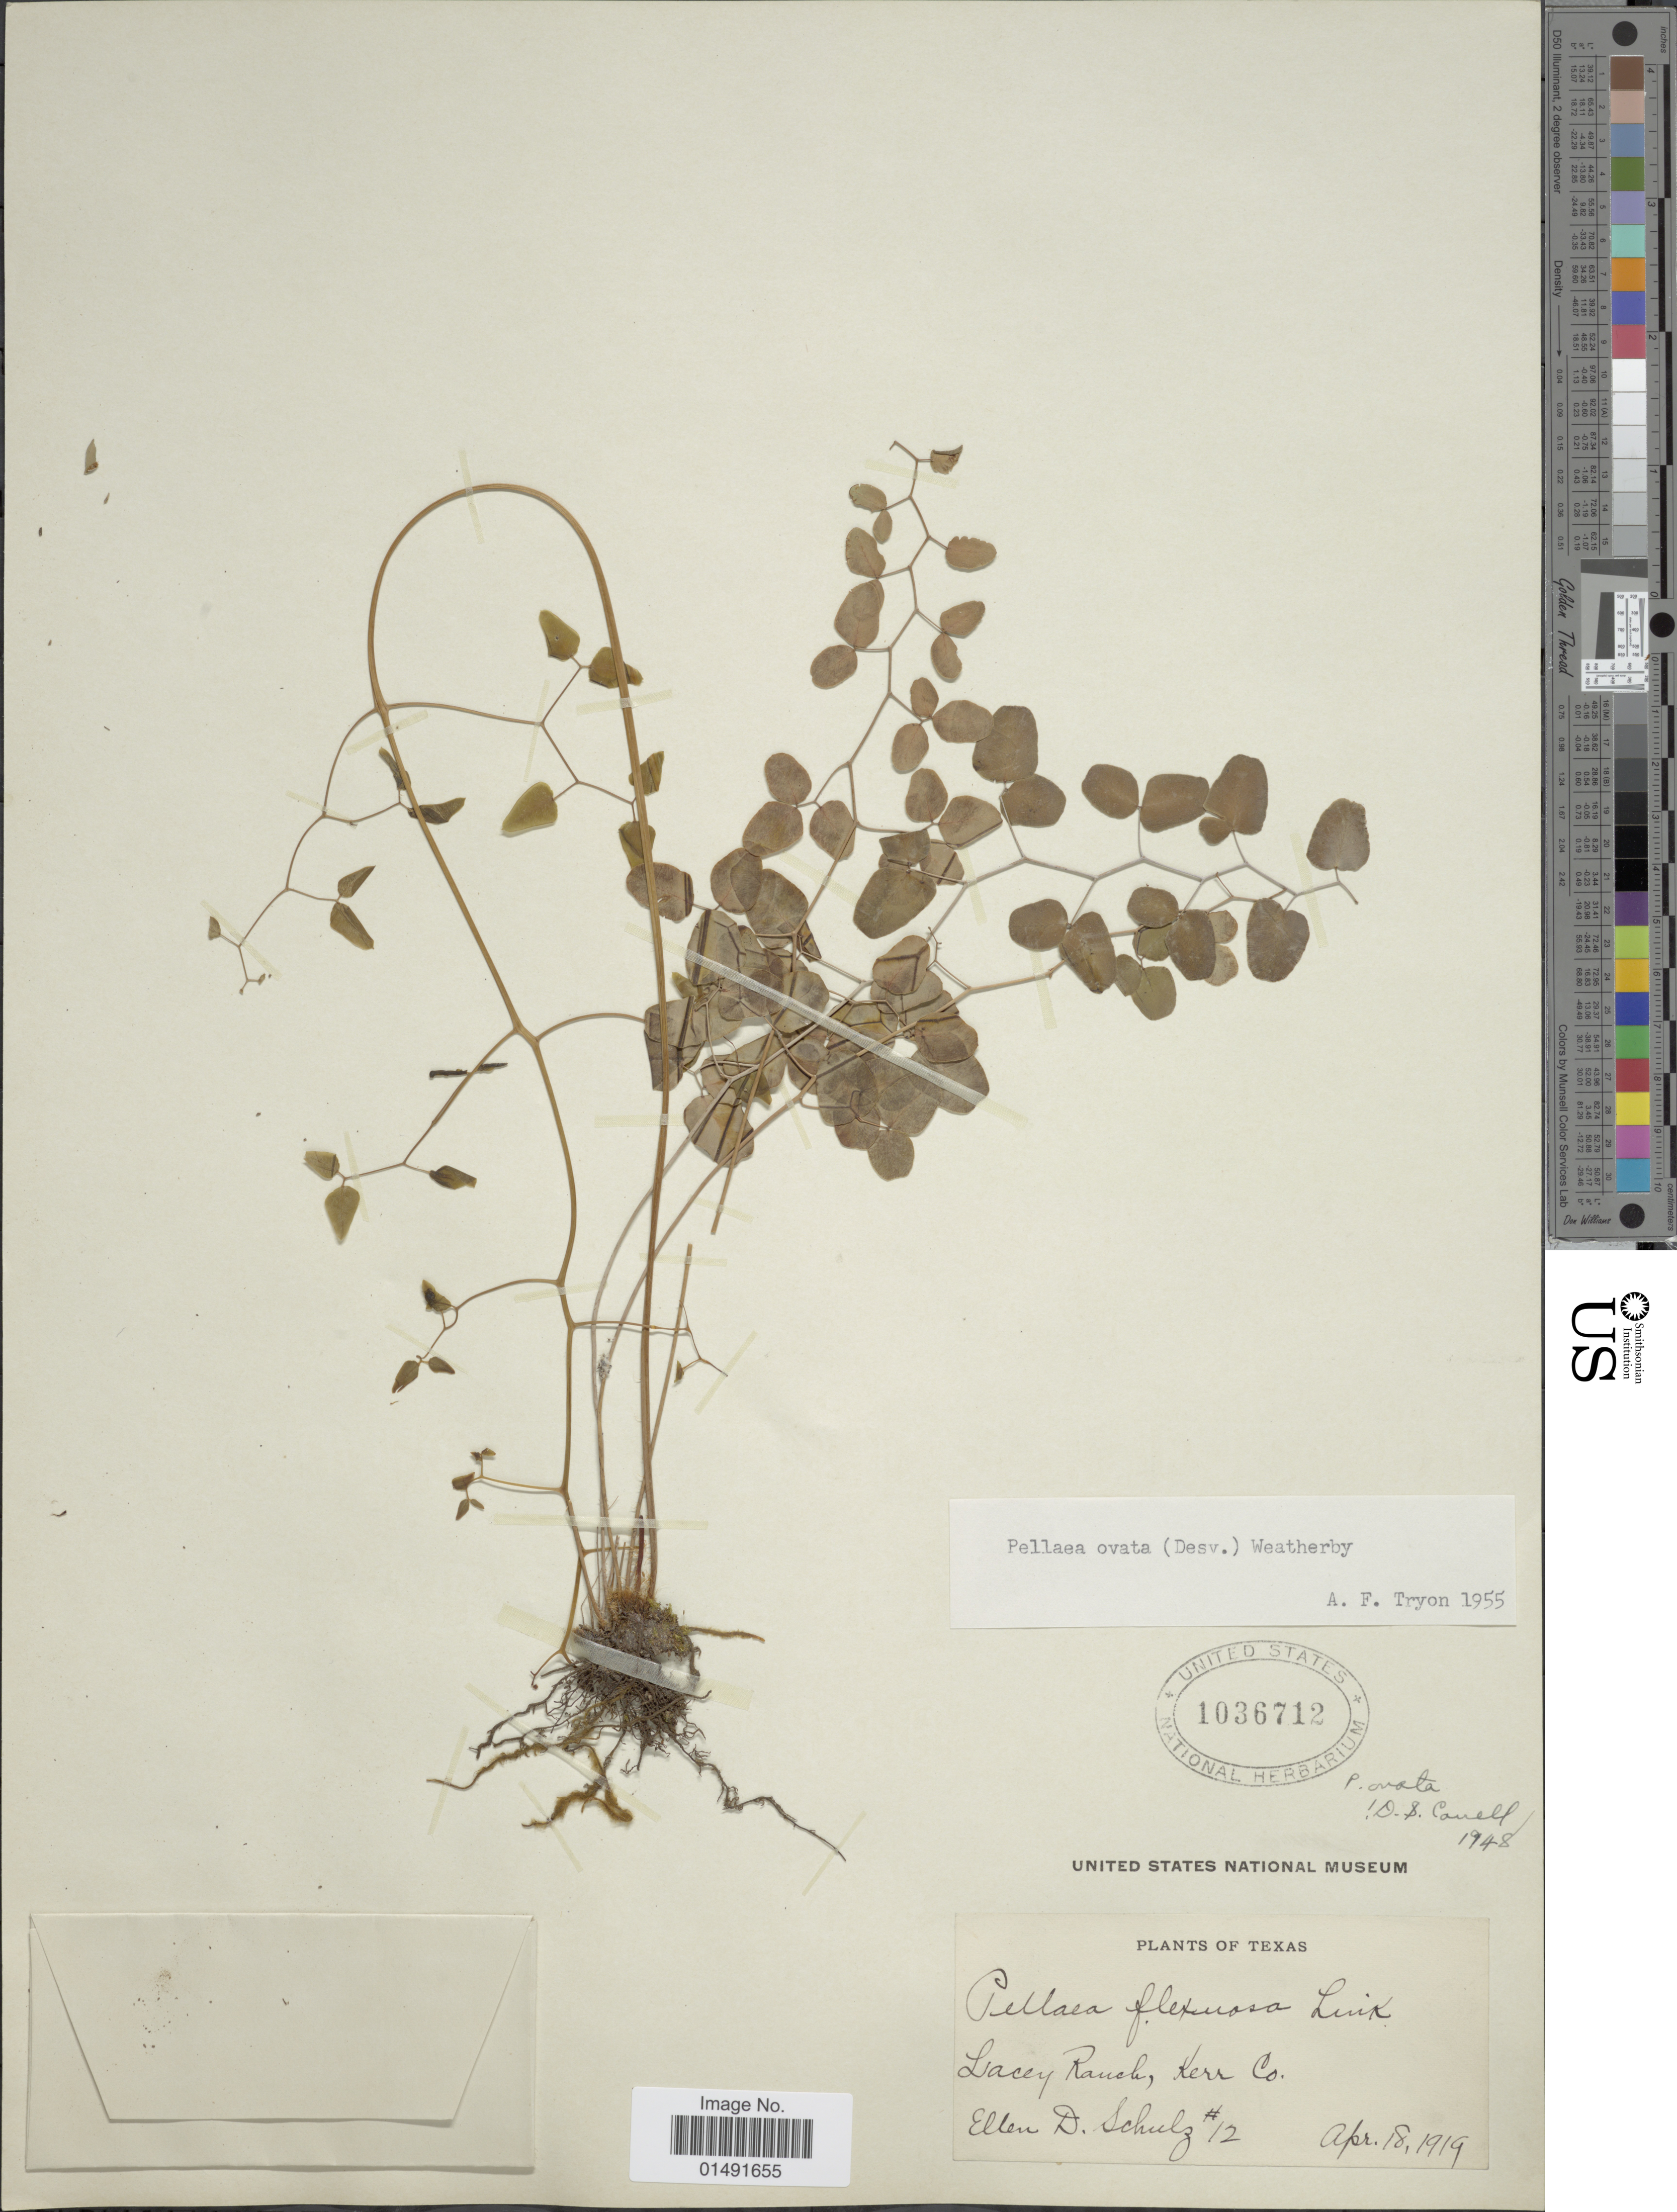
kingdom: Plantae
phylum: Tracheophyta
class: Polypodiopsida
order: Polypodiales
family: Pteridaceae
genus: Pellaea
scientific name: Pellaea ovata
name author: (Desv.) Weath.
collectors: E. D. Schulz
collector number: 12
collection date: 1919-04-18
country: United States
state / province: Texas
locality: Lacey Ranch, Kerr Co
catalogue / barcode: US 1036712